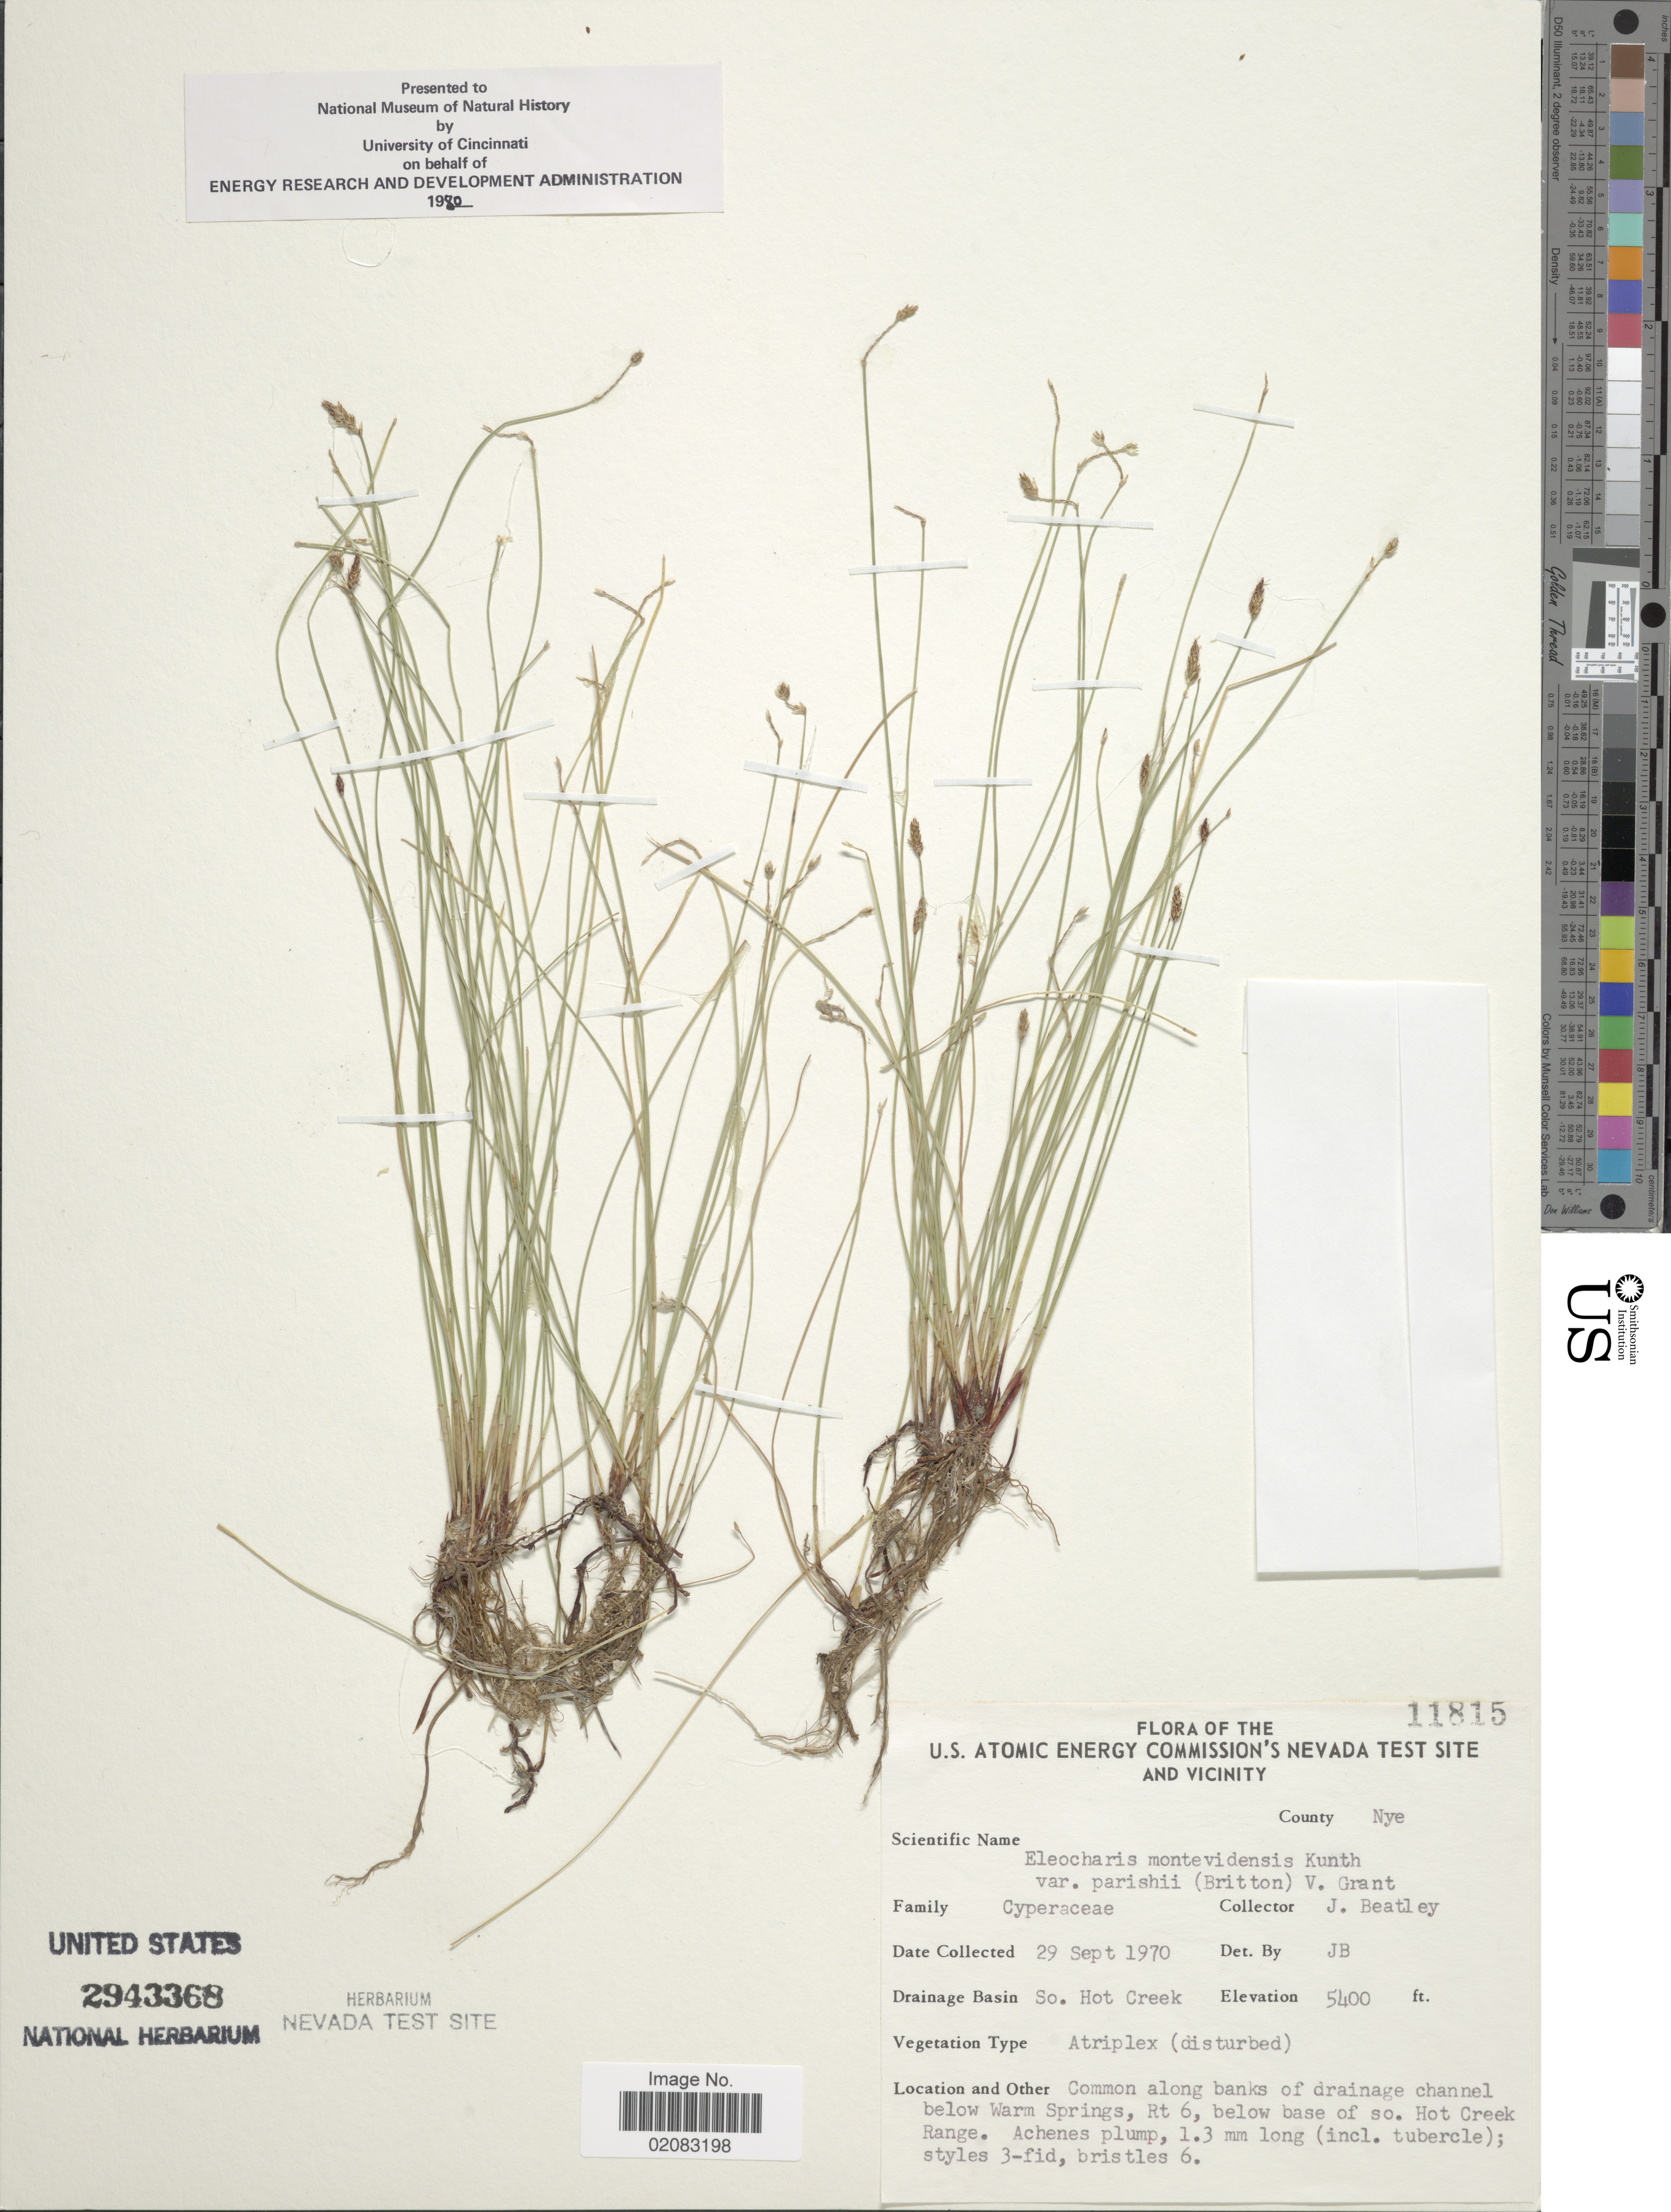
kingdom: Plantae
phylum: Tracheophyta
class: Liliopsida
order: Poales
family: Cyperaceae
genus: Eleocharis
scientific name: Eleocharis parishii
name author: Britton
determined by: Strong, Mark T., (BOT), Smithsonian Institution - National Museum of Natural History (UNITED STATES)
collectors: J. C. Beatley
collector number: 11815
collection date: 1970-09-29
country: United States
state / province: Nevada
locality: U.S. Atomic Energy Commision's Nevada Test Site and Vicinity, County Nye, Drainage Basin So. Hot Creek, Common along banks channel below Warm Springs, Rt 6, below base of so Hot Creek Range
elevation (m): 1646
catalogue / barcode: US 2943368